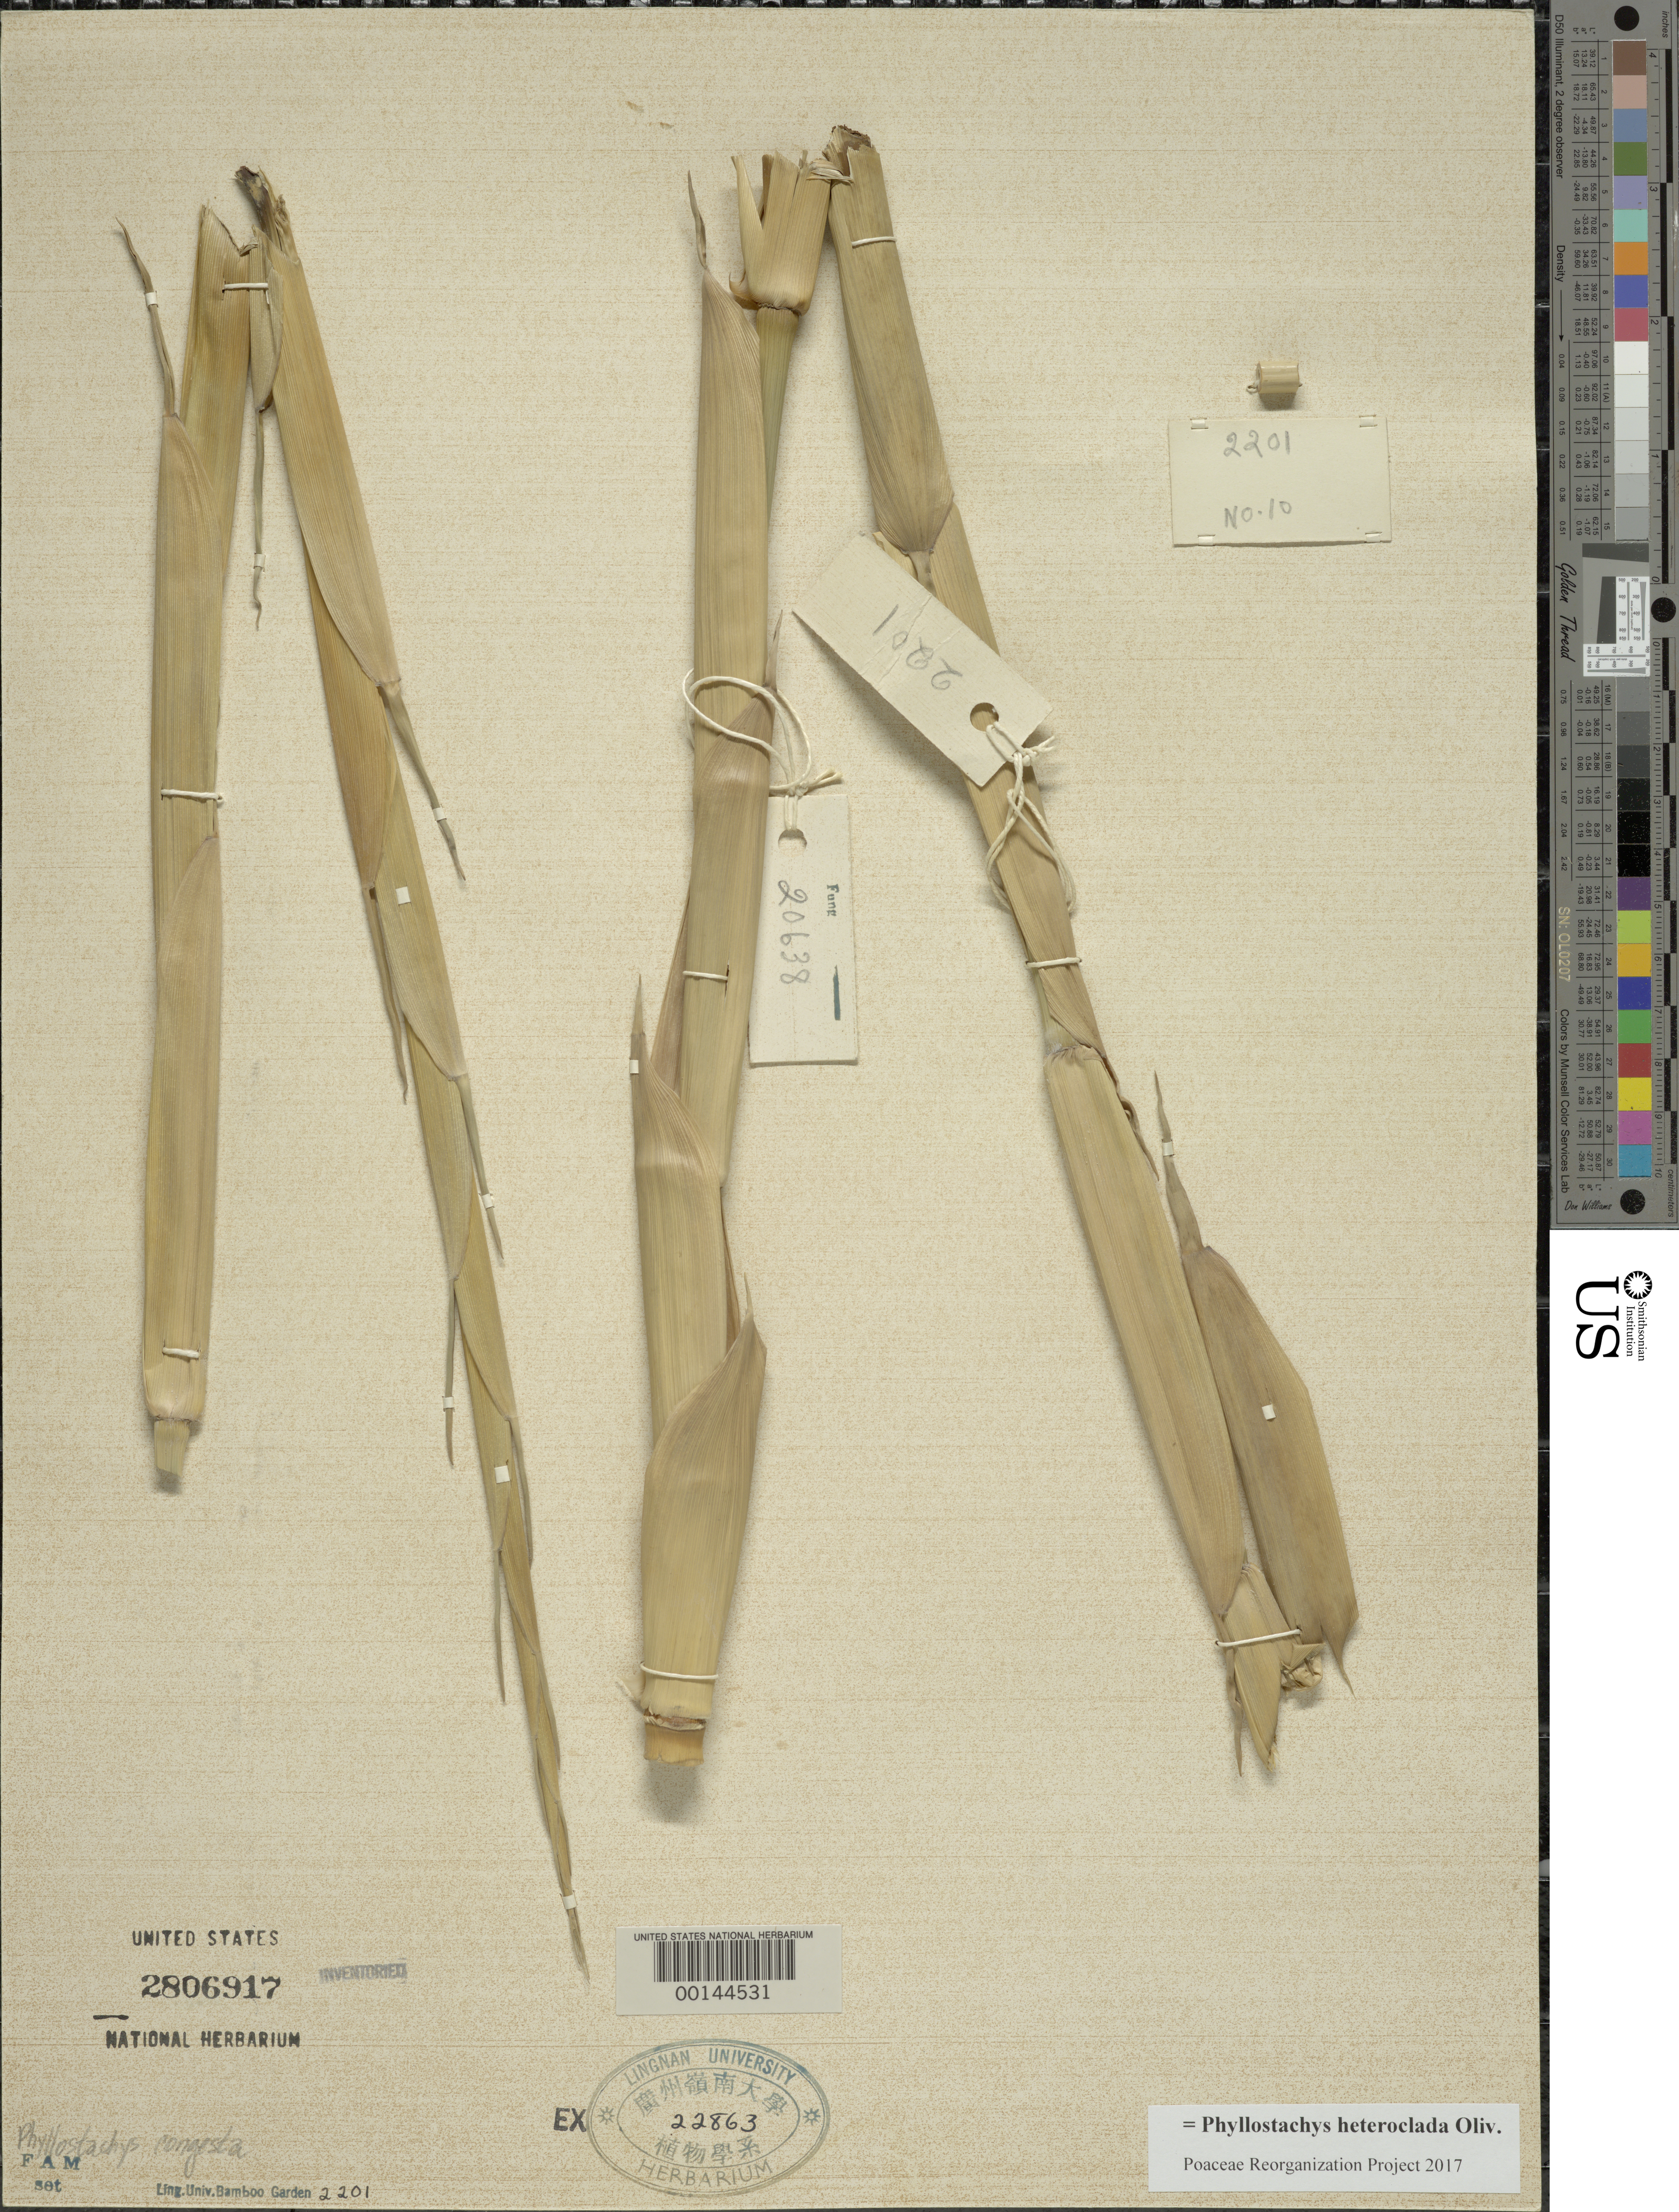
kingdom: Plantae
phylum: Tracheophyta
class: Liliopsida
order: Poales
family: Poaceae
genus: Phyllostachys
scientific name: Phyllostachys heteroclada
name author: Oliv.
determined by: Poaceae Reorganization Project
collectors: H. L. Fung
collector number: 20638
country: China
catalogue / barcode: US 2806917